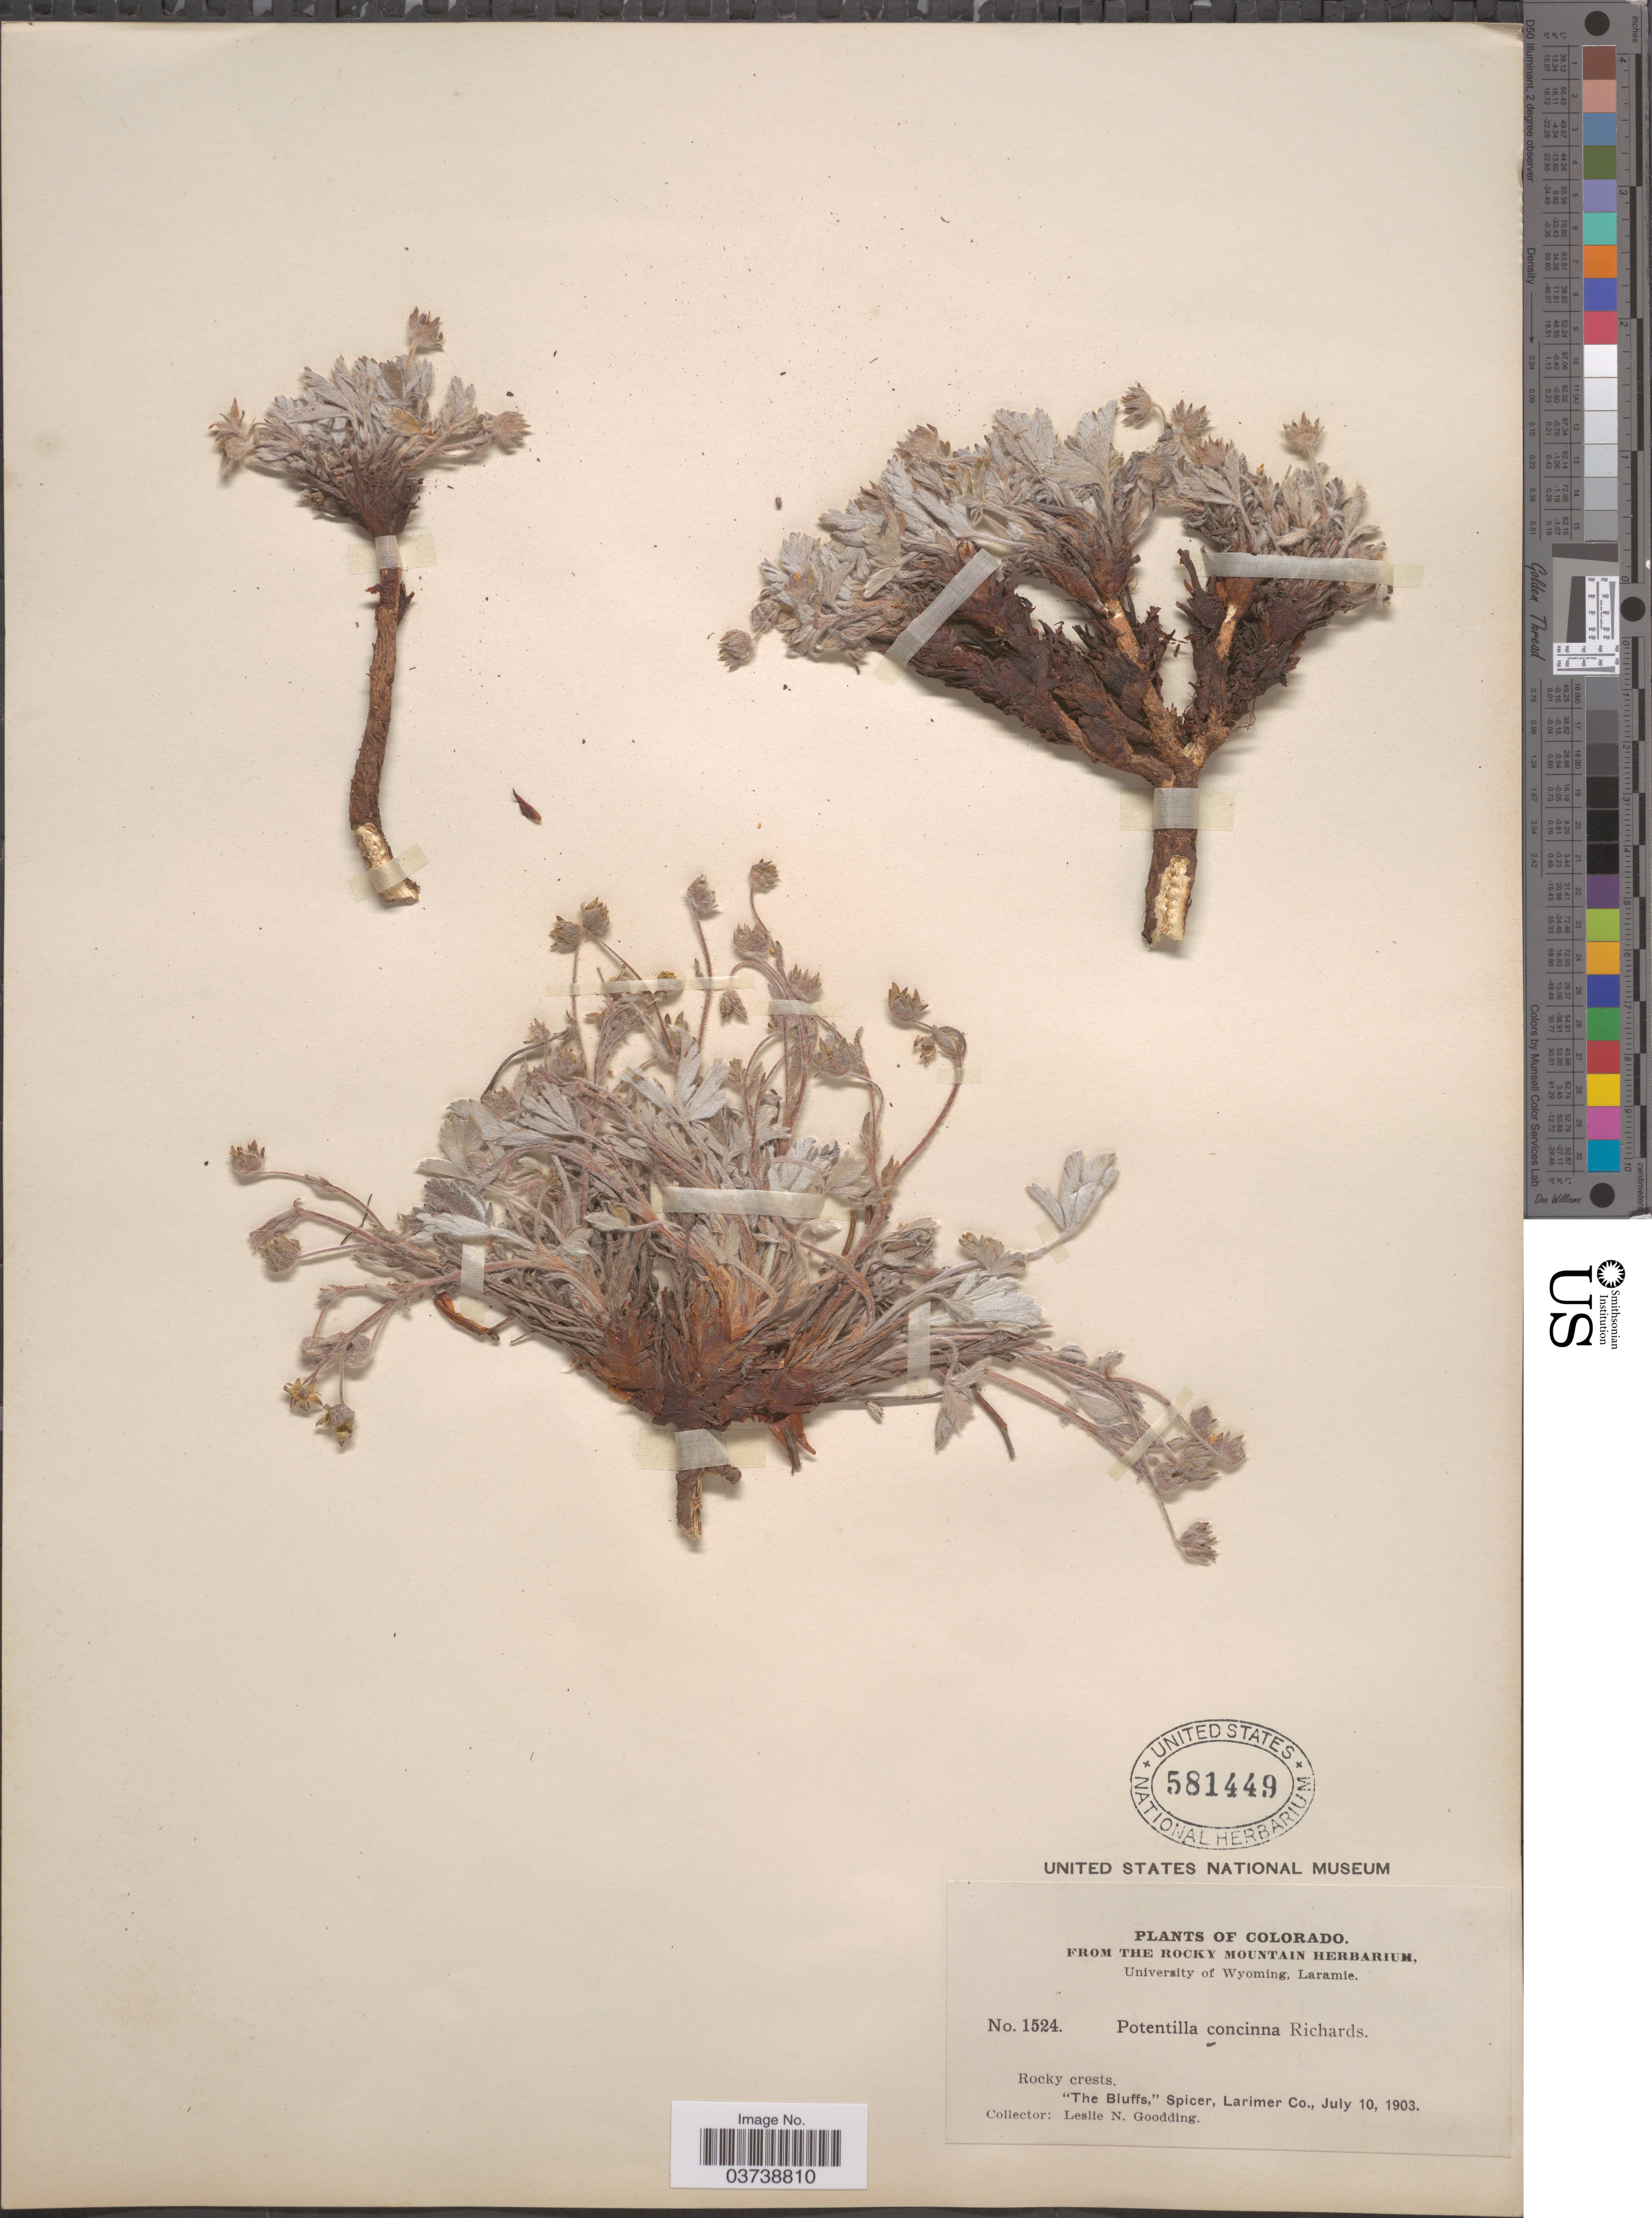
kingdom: Plantae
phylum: Tracheophyta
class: Magnoliopsida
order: Rosales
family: Rosaceae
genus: Potentilla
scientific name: Potentilla concinna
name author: Richardson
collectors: L. N. Goodding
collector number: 1524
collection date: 1903-07-10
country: United States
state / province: Colorado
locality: The Bluffs,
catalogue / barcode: US 581449